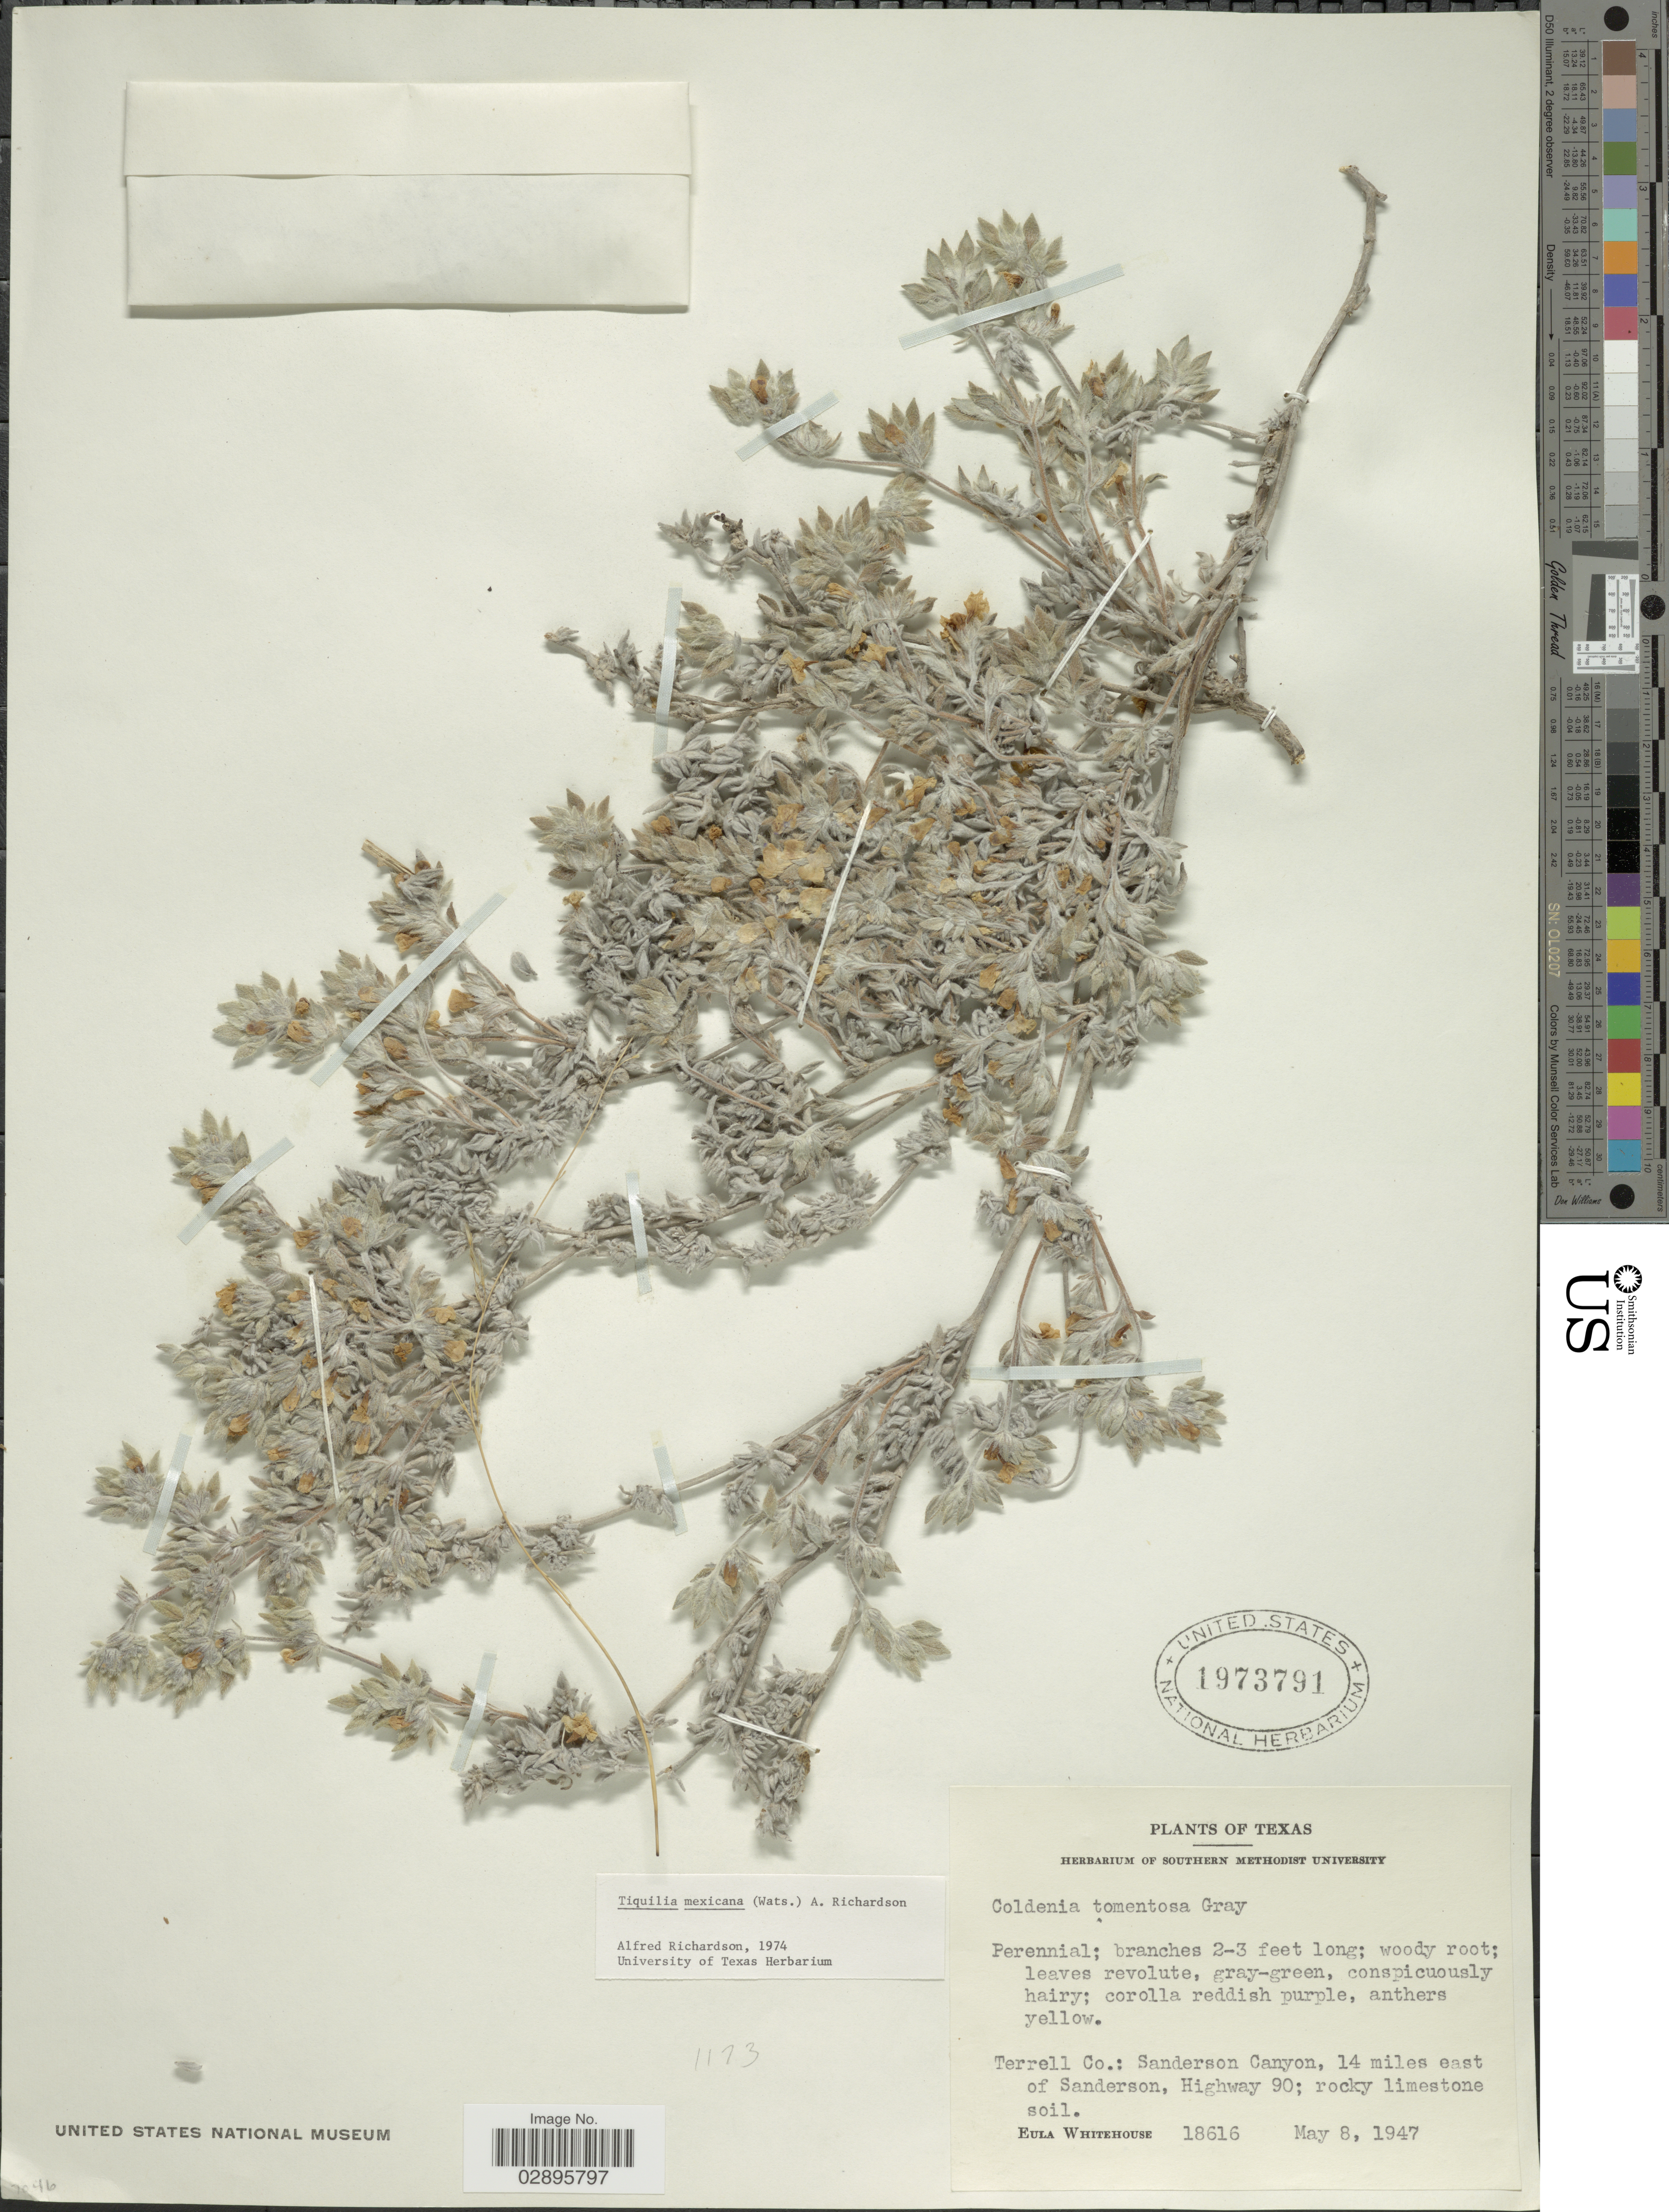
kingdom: Plantae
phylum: Tracheophyta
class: Magnoliopsida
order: Boraginales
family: Ehretiaceae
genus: Tiquilia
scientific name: Tiquilia mexicana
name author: (S. Watson) A.T. Richardson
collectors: E. Whitehouse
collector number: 18616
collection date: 1947-05-08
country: United States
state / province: Texas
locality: Terrell Co.: Sanderson Canyon, 14 miles east of Sanderson, Highway 90.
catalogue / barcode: US 1973791